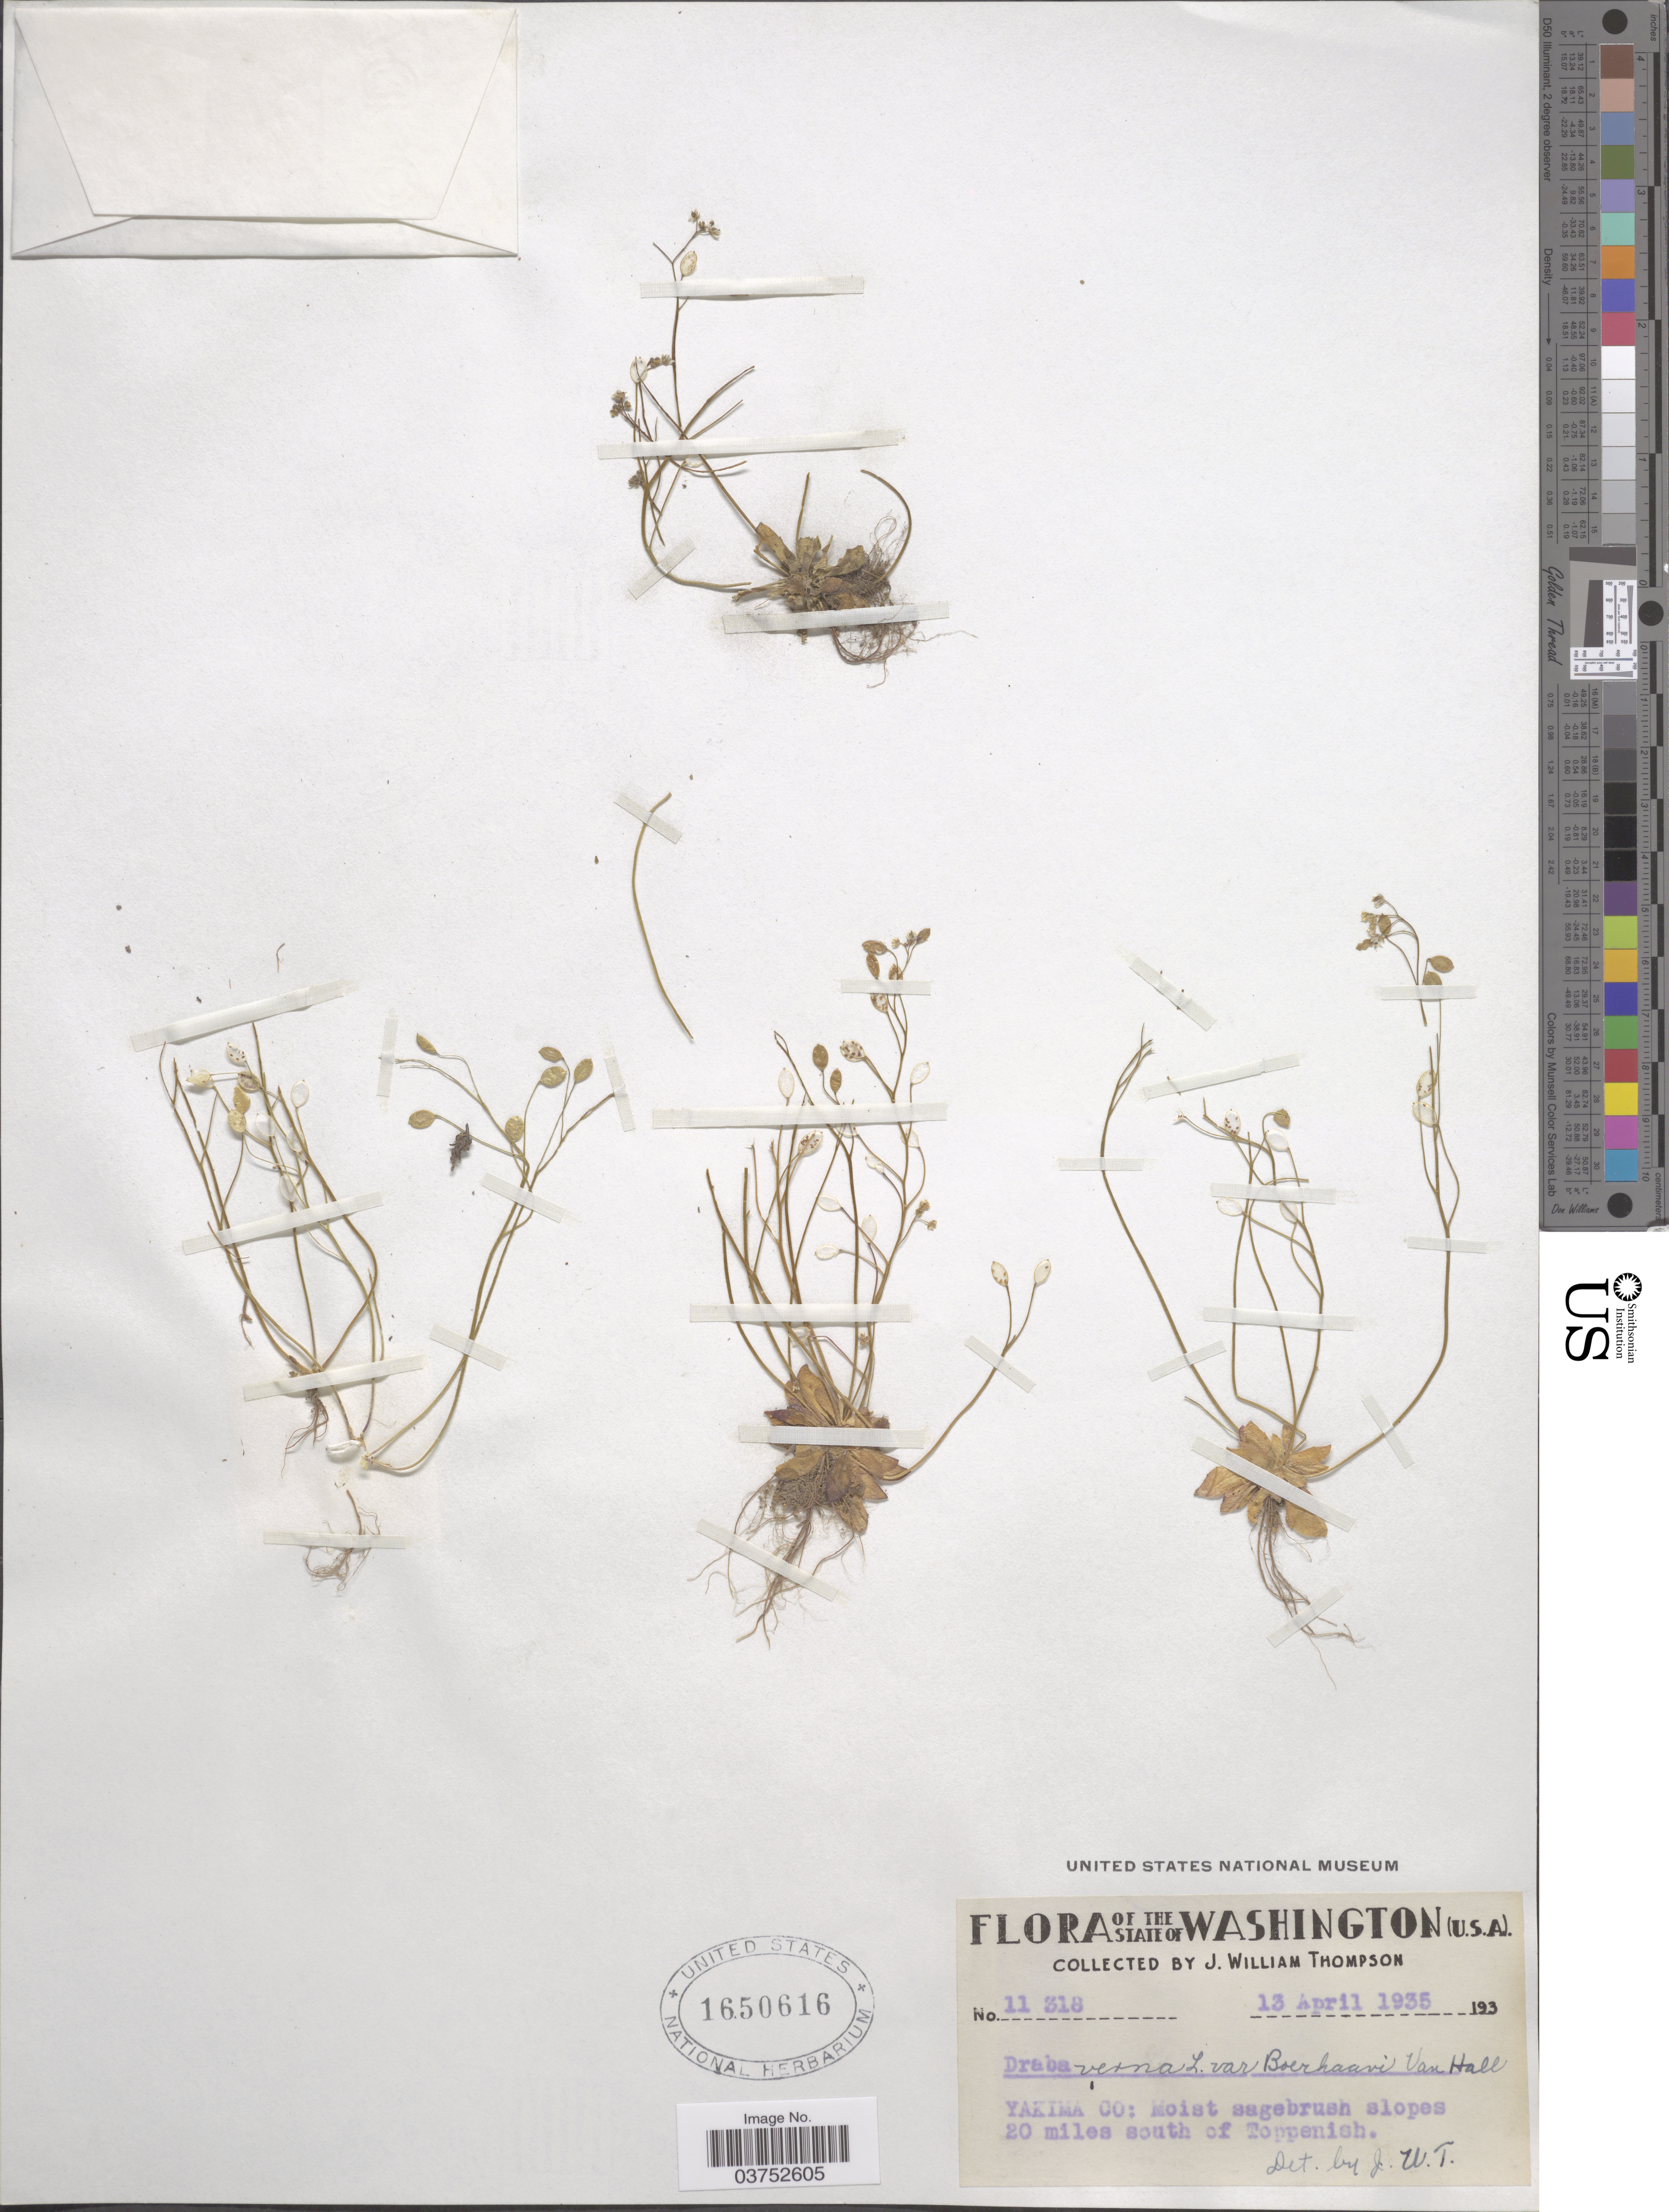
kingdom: Plantae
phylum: Tracheophyta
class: Magnoliopsida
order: Brassicales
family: Brassicaceae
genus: Draba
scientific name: Draba verna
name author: L.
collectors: J. W. Thompson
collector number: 11318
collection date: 1935-04-13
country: United States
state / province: Washington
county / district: Yakima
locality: Yakima Co: Moist sagebrush slopes 20 miles south of Toppenish.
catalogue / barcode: US 1650616